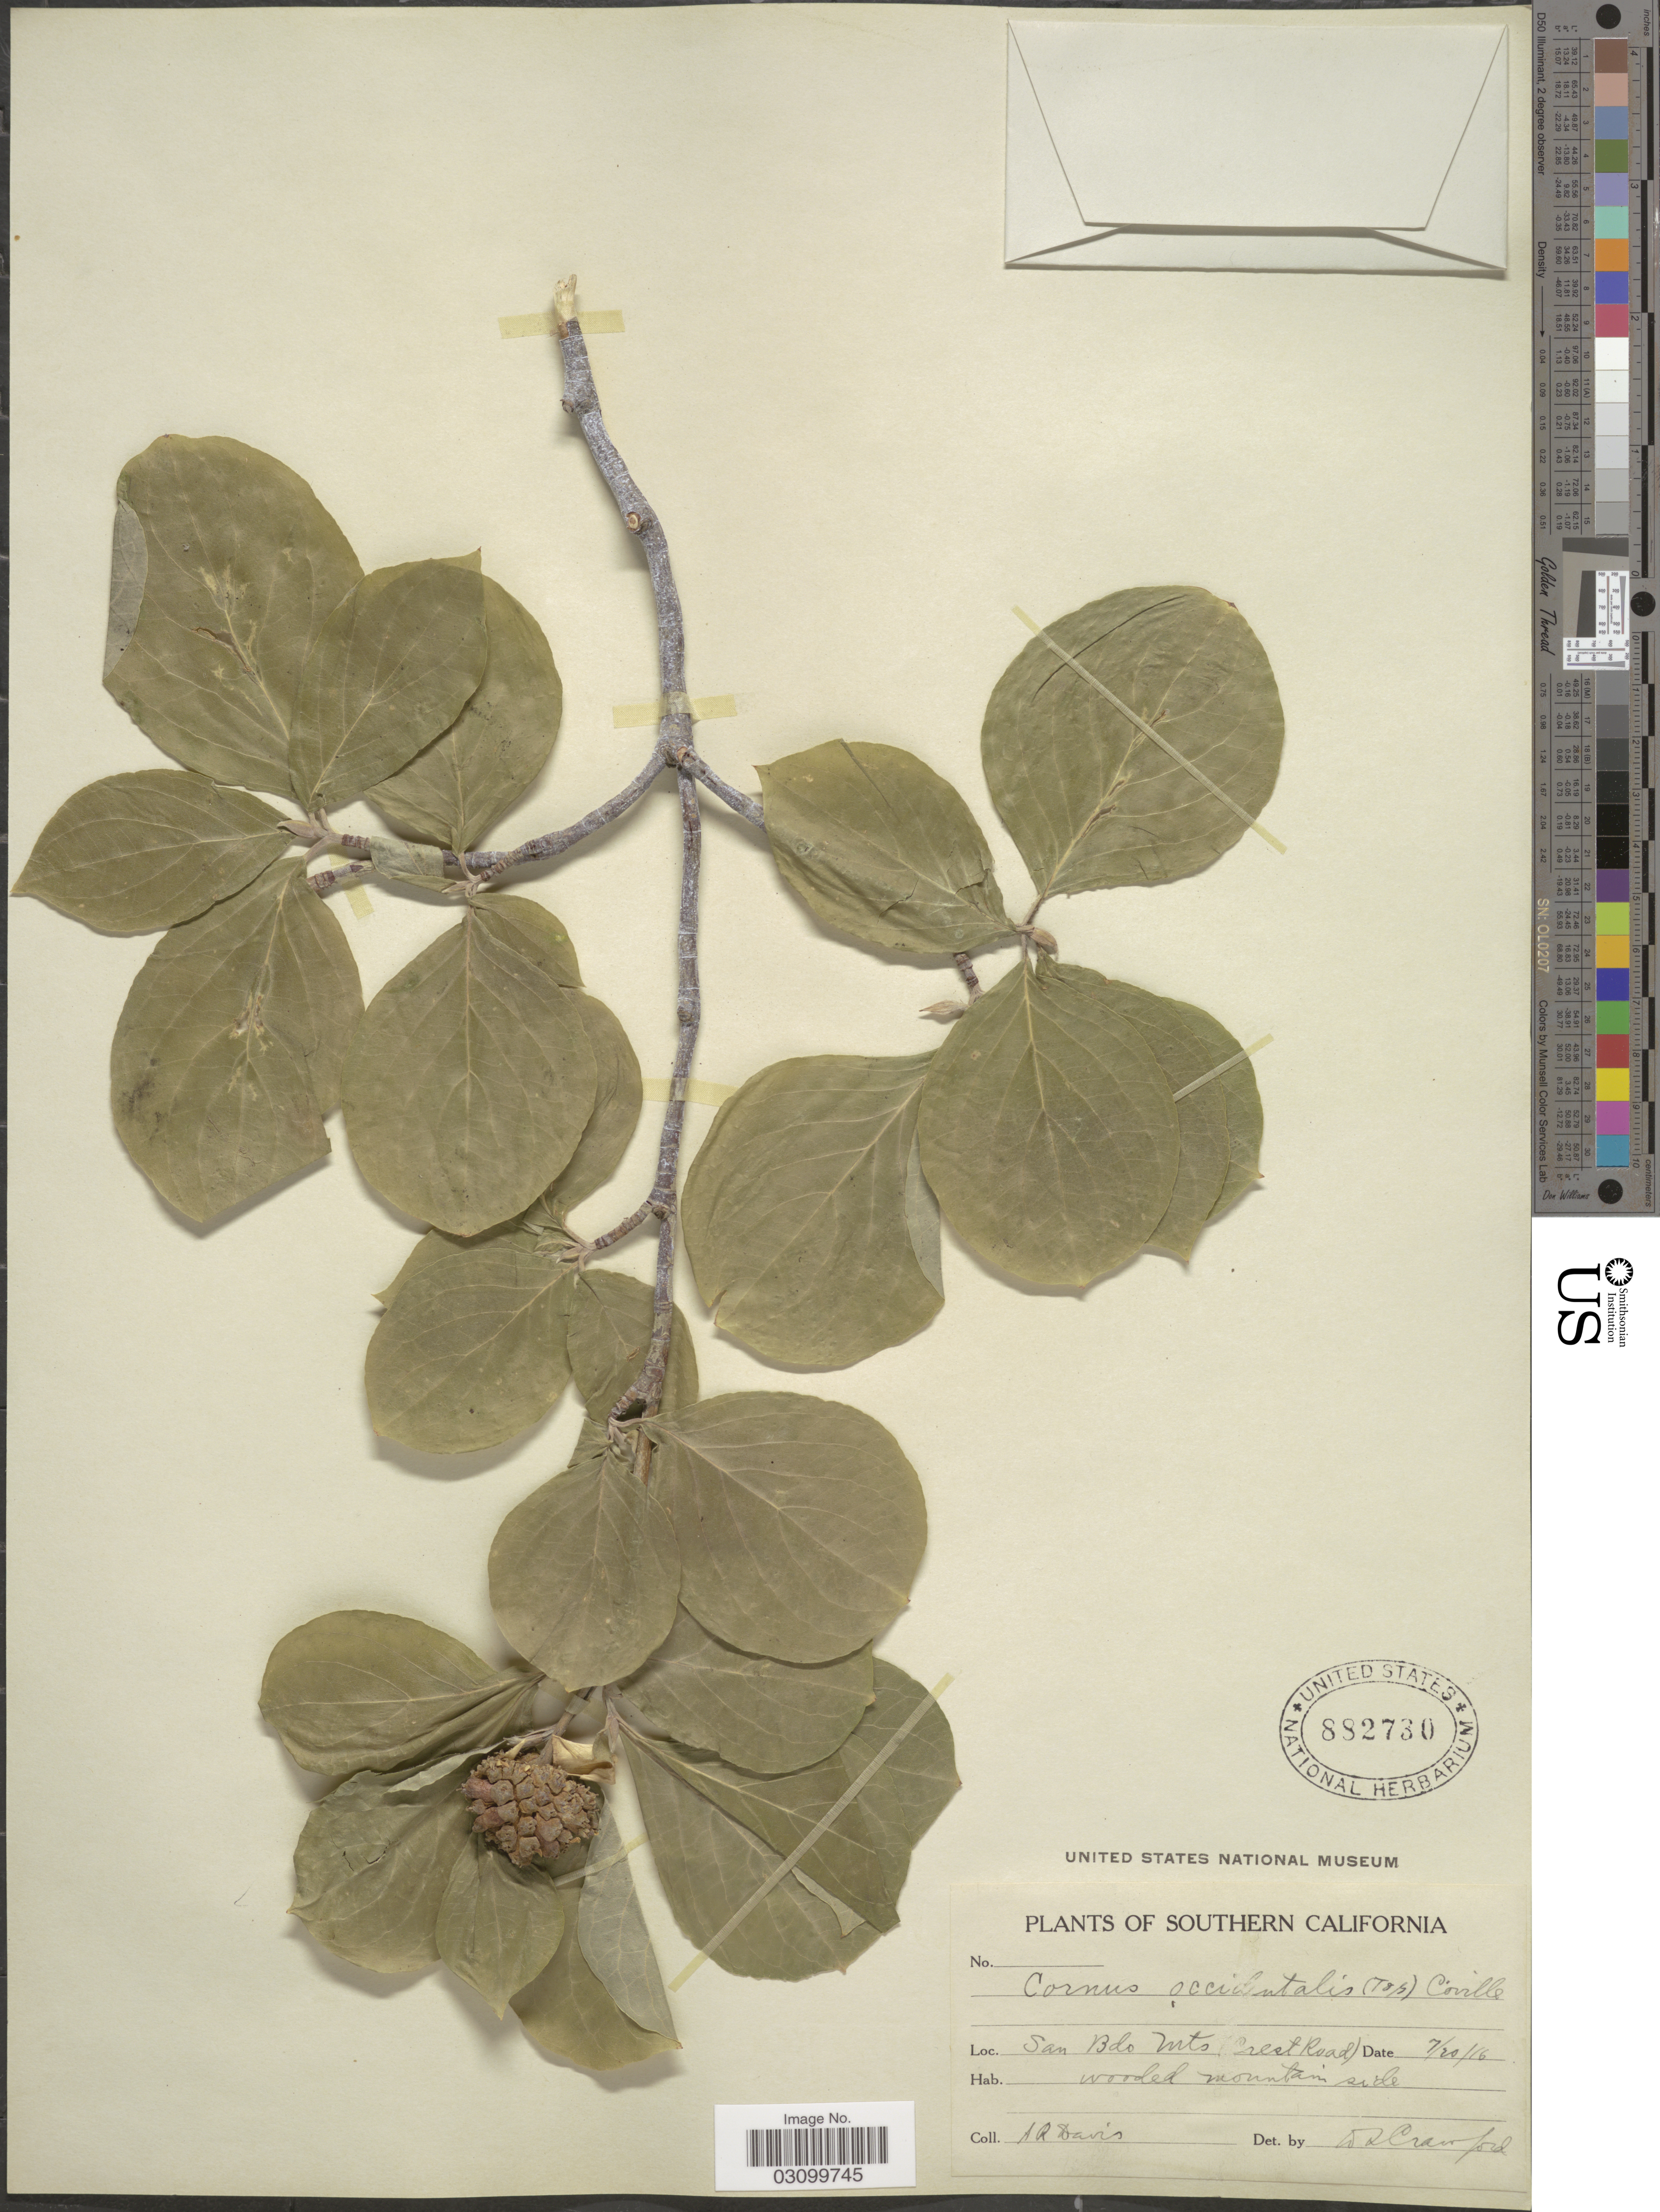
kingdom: Plantae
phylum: Tracheophyta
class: Magnoliopsida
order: Cornales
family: Cornaceae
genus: Cornus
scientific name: Cornus nuttallii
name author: Audubon ex Torr. & A. Gray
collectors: A. Davis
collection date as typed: Transcribed d/m/y: 20/7/16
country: United States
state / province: California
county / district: San Bernardino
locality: Southern California. San Bdo Mts (Crest Road).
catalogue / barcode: US 882730